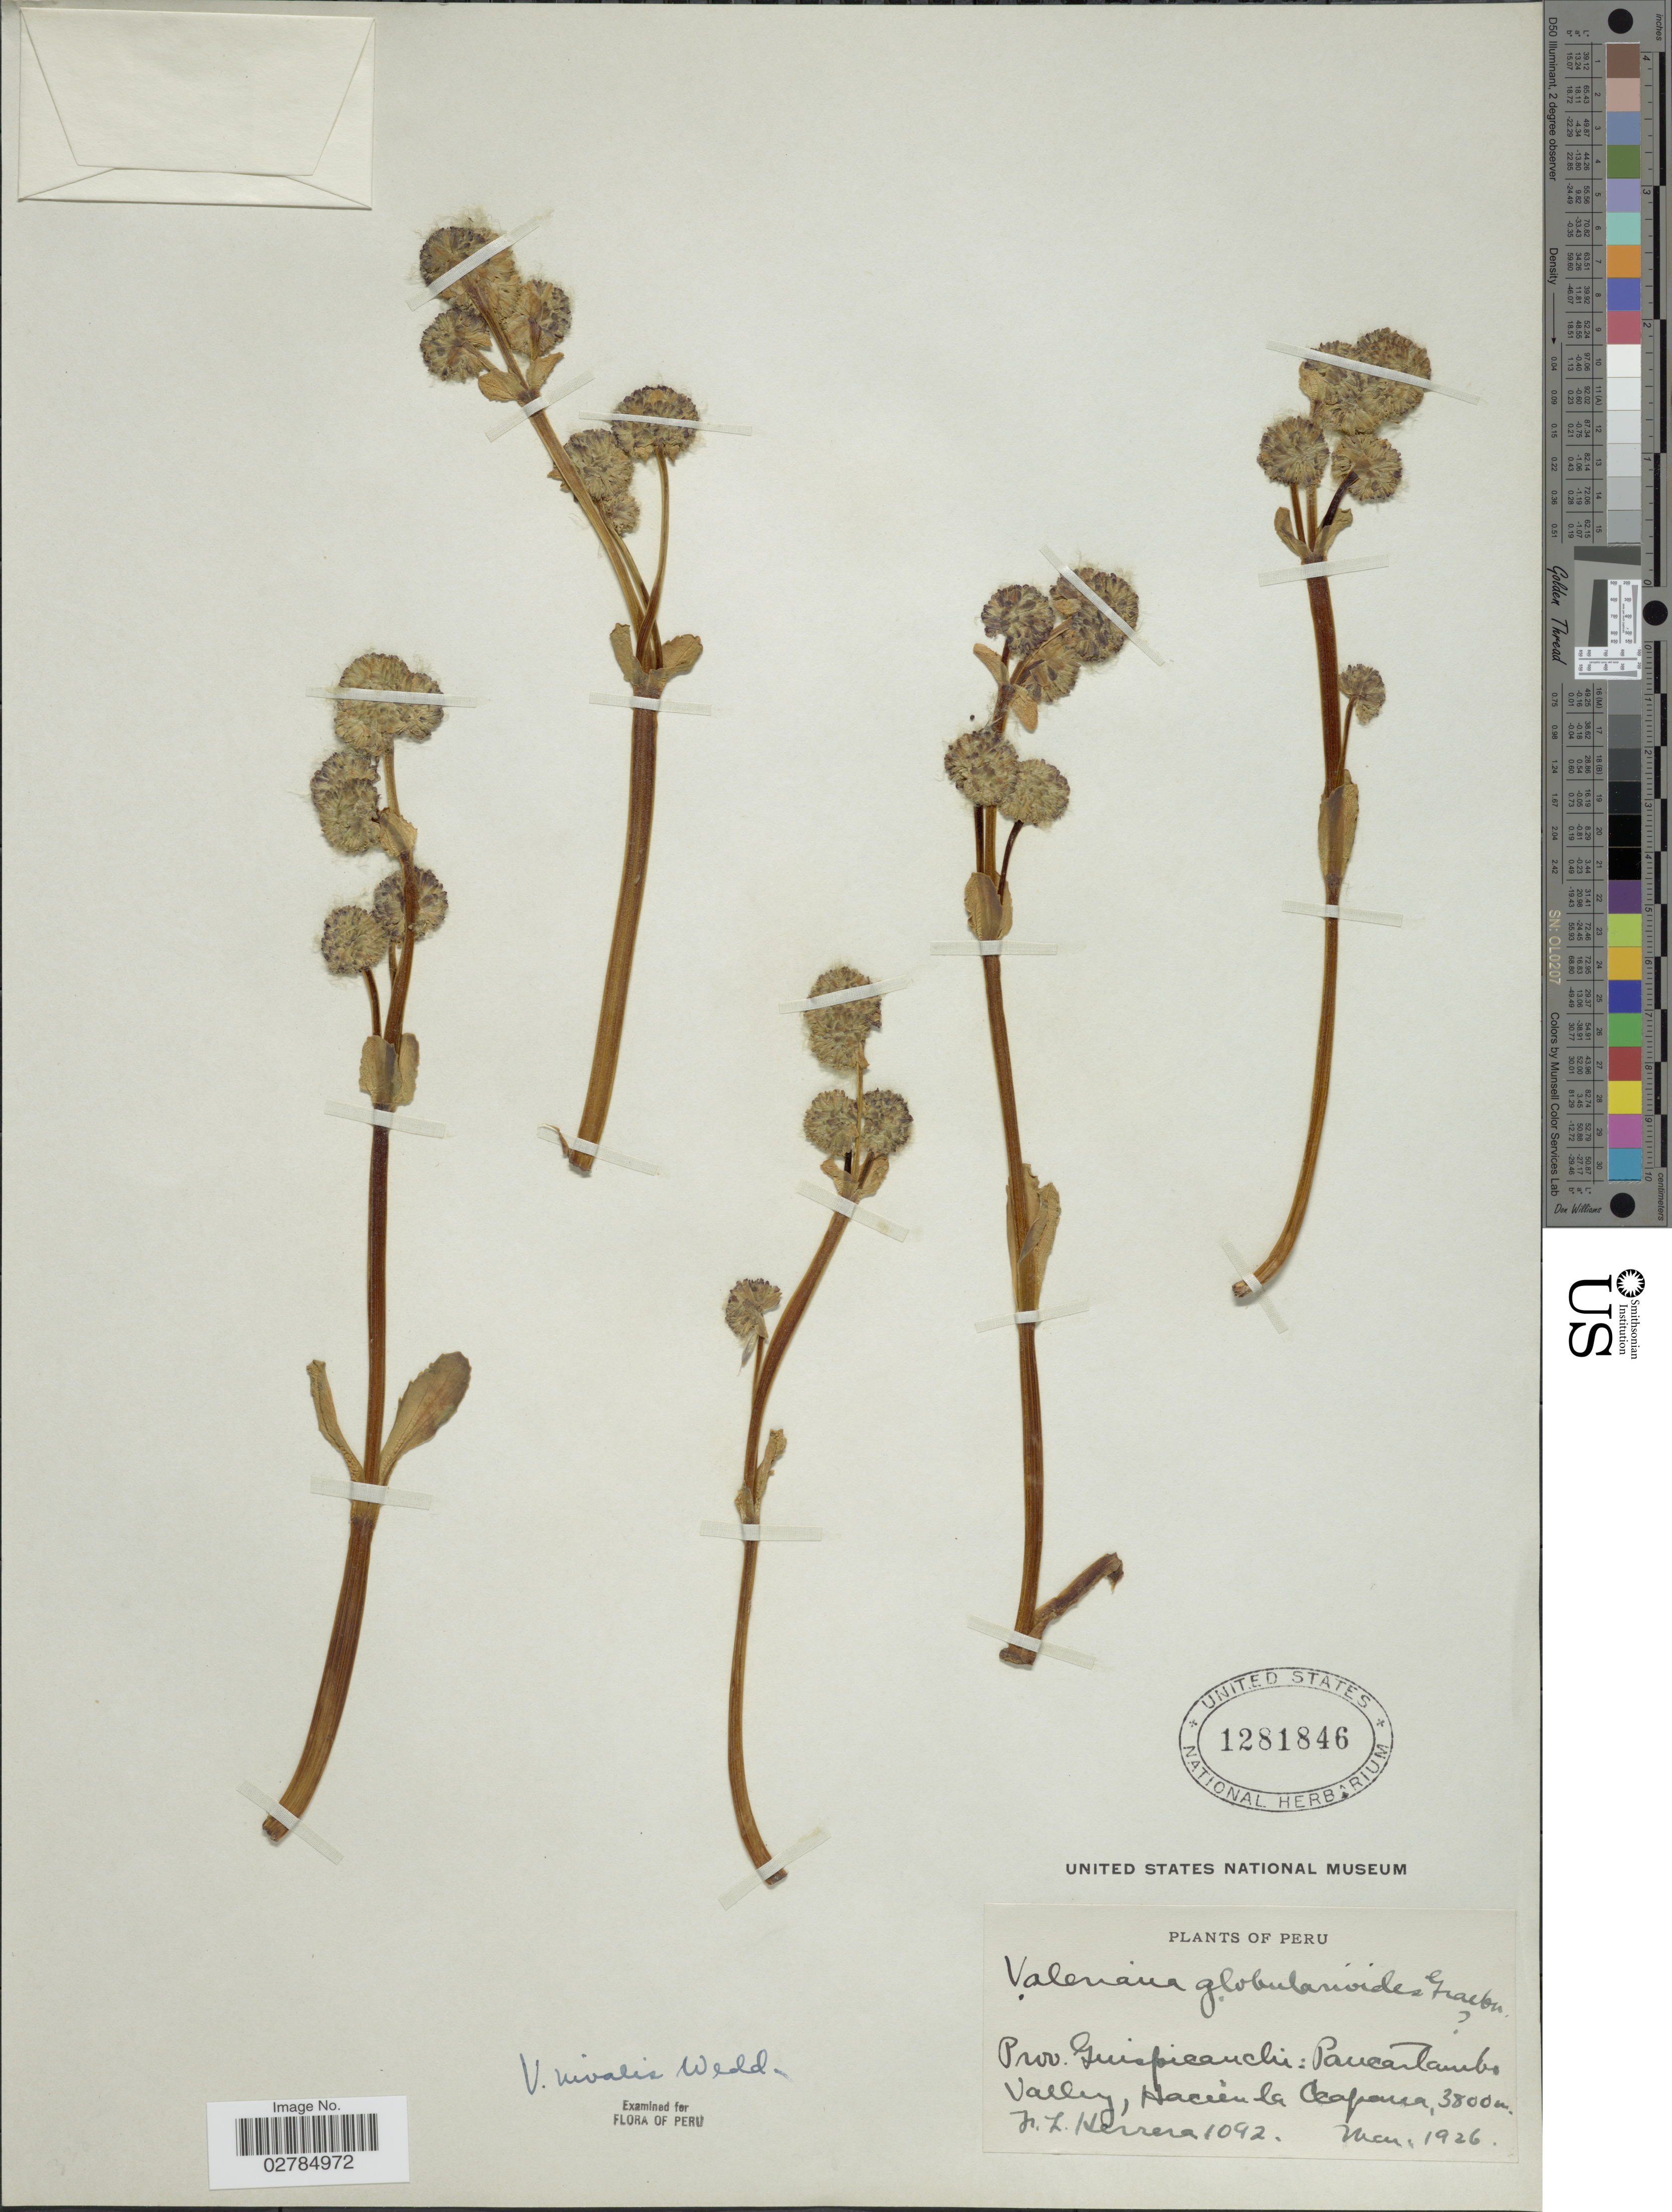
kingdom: Plantae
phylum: Tracheophyta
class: Magnoliopsida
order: Dipsacales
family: Caprifoliaceae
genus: Valeriana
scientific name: Valeriana nivalis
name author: Wedd.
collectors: F. L. Herrera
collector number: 1092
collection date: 1926-05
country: Peru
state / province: Cusco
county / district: Quispicanchis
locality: Paucartambo Valley, Hacienda la Ocaparza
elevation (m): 3800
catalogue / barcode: US 1281846